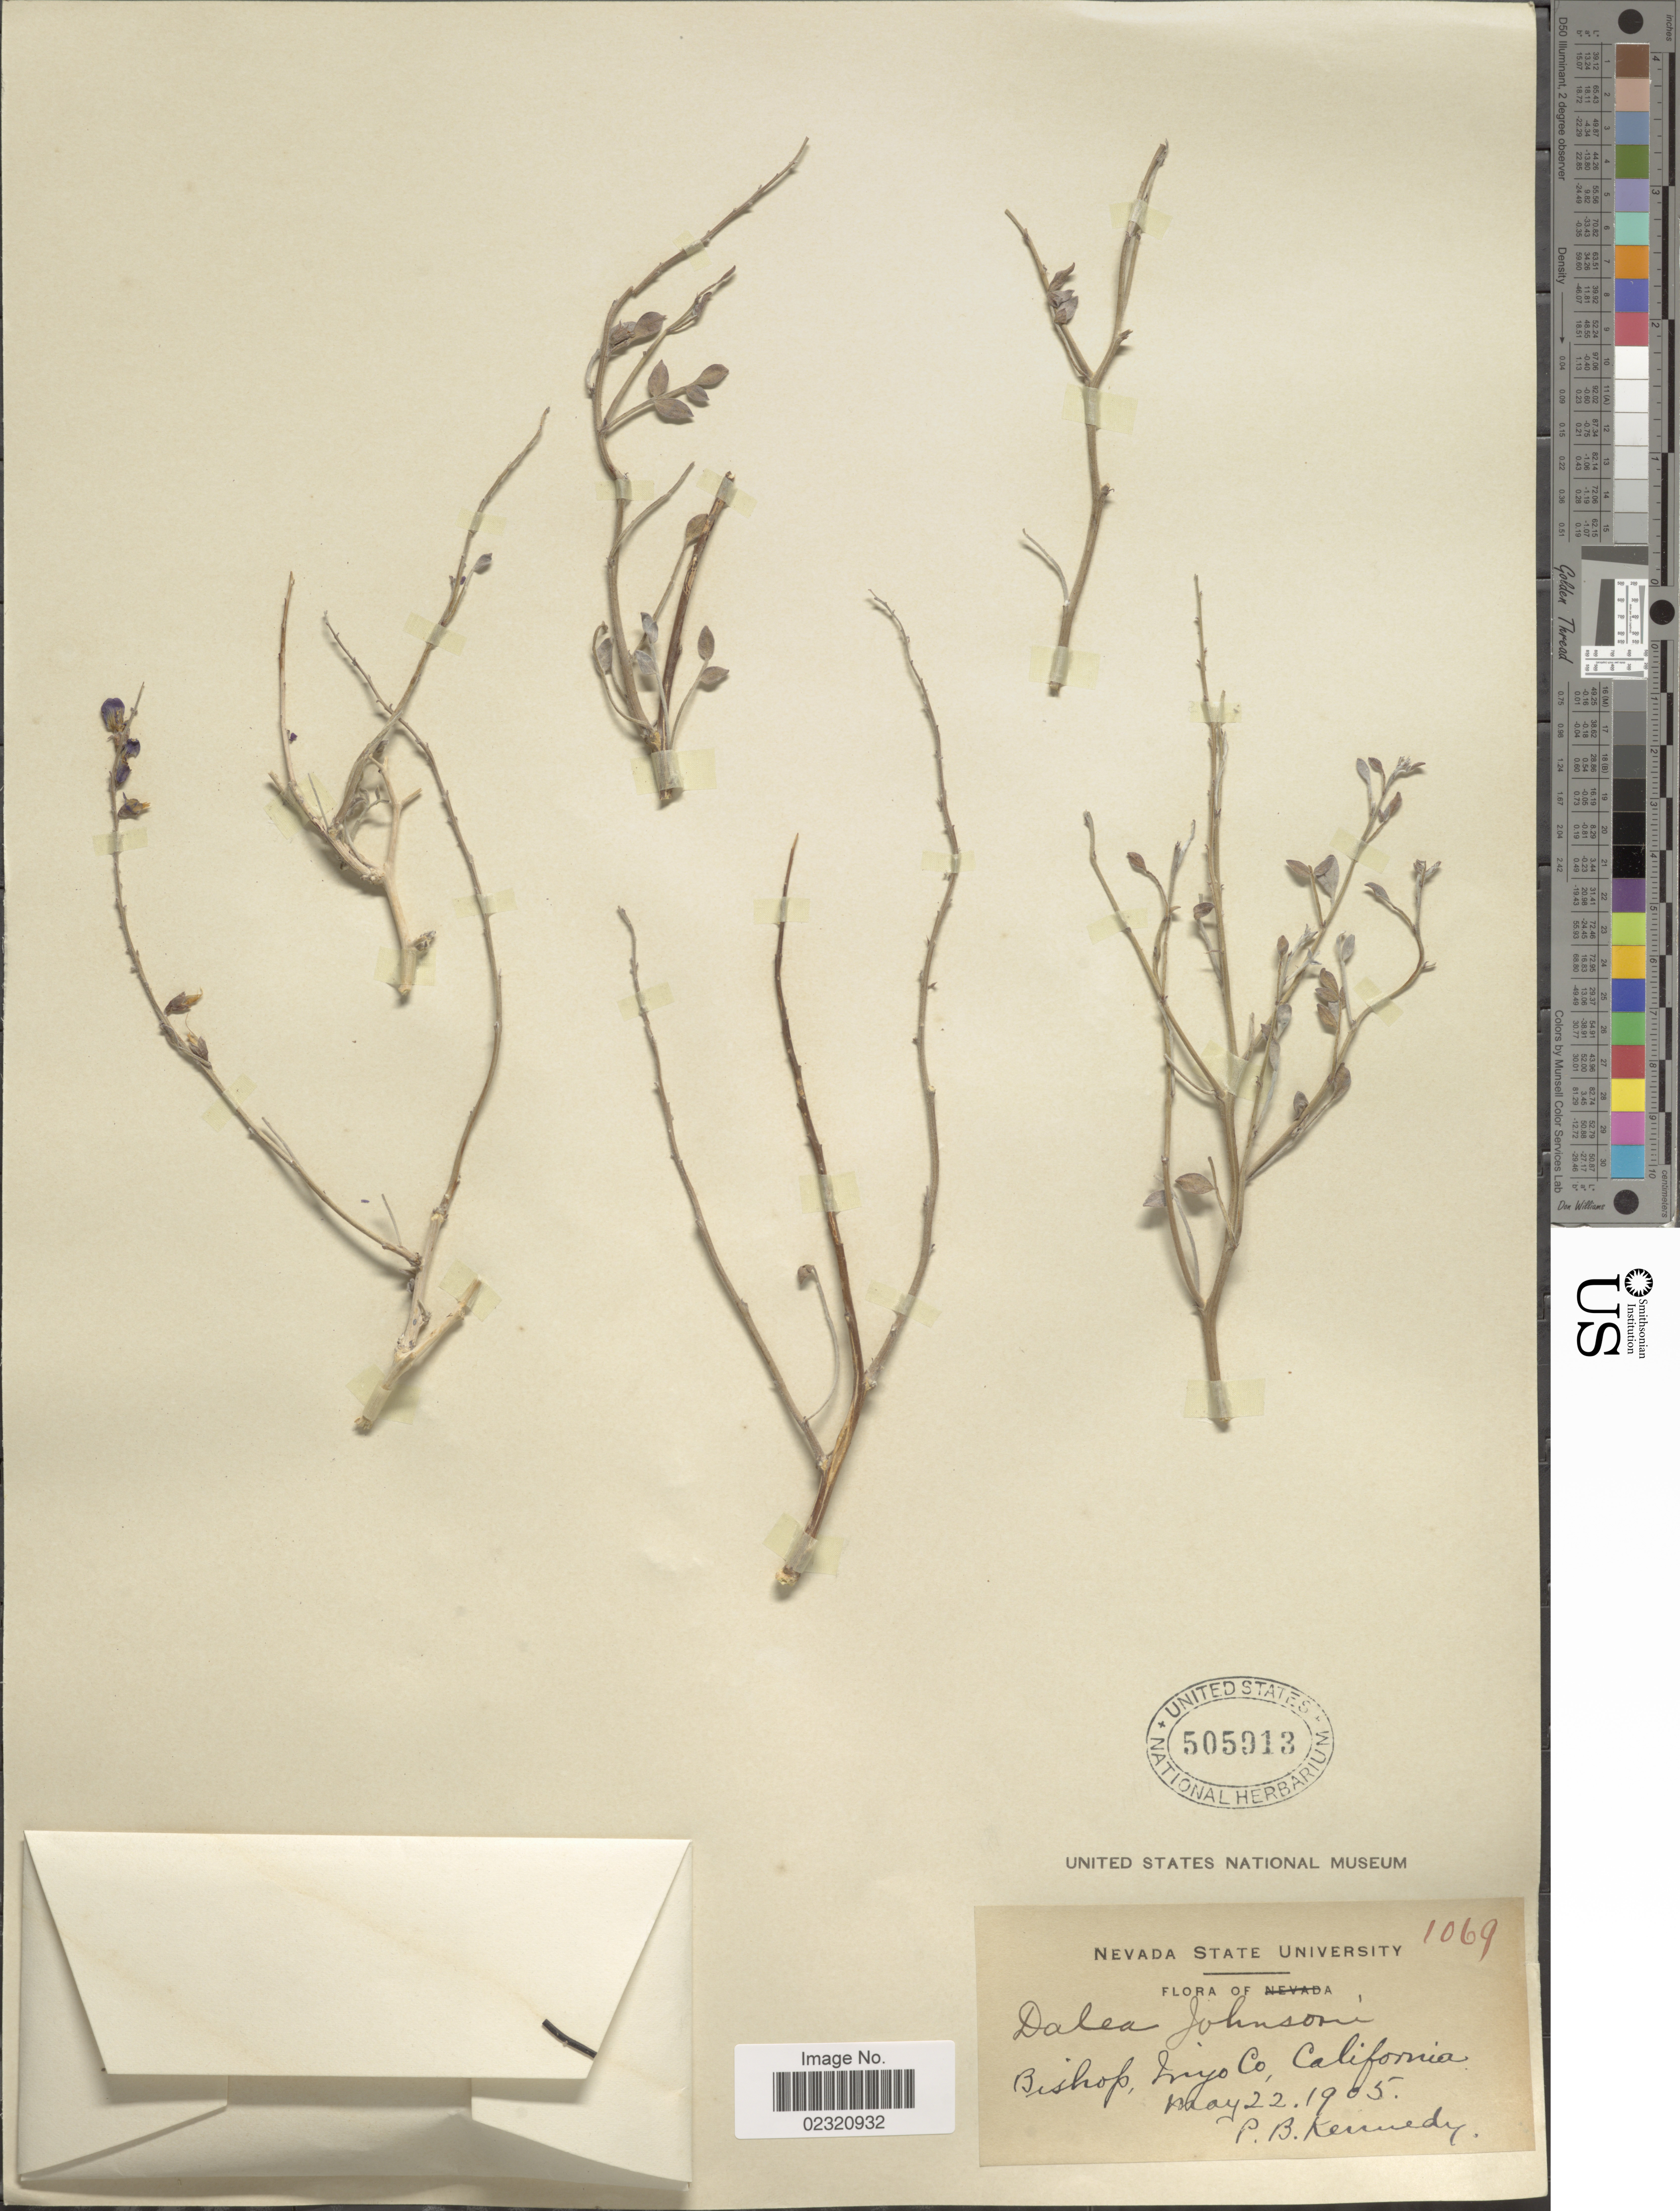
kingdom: Plantae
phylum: Tracheophyta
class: Magnoliopsida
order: Fabales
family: Fabaceae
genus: Psorothamnus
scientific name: Psorothamnus fremontii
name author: (Torr. ex A. Gray) Barneby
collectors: P. B. Kennedy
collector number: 1069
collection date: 1905-05-22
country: United States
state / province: California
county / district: Inyo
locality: Bishop, Inyo Co., California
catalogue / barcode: US 505913